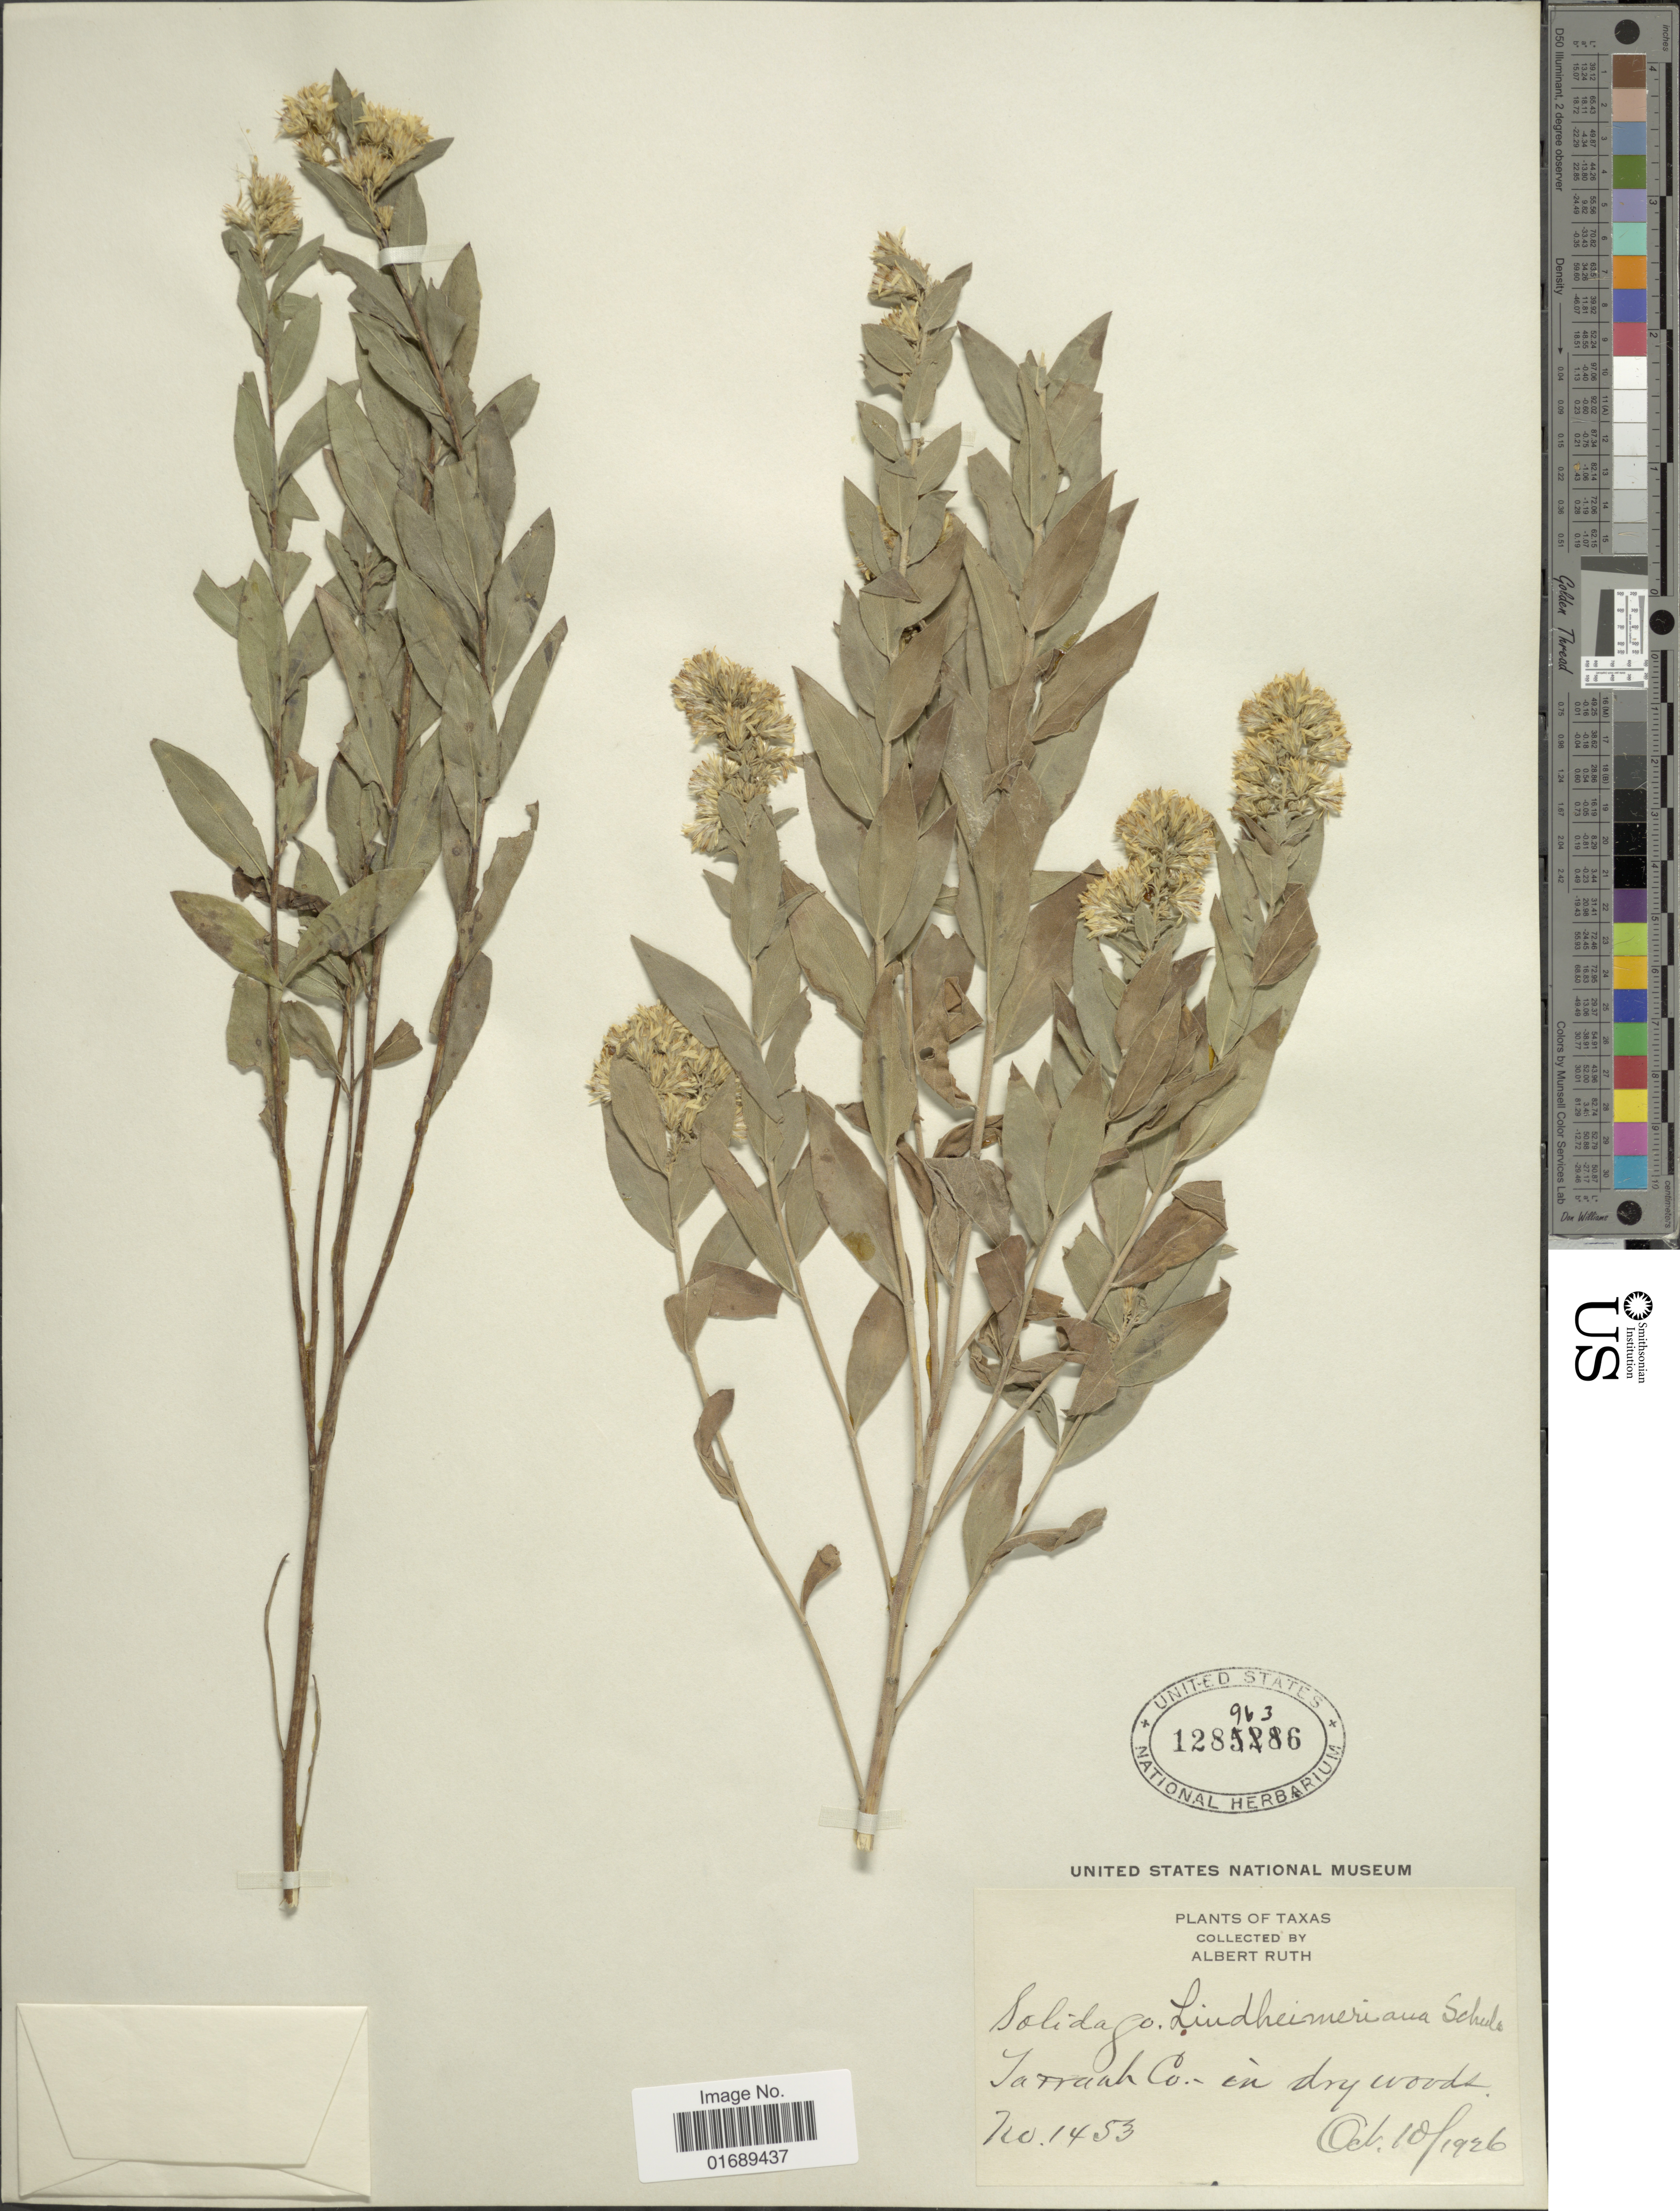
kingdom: Plantae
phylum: Tracheophyta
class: Magnoliopsida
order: Asterales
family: Asteraceae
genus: Solidago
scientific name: Solidago petiolaris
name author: Aiton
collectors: A. Ruth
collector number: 1453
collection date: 1926-10-10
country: United States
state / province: Texas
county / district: Tarrant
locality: Tarrant Co. in dry woods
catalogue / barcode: US 1289636